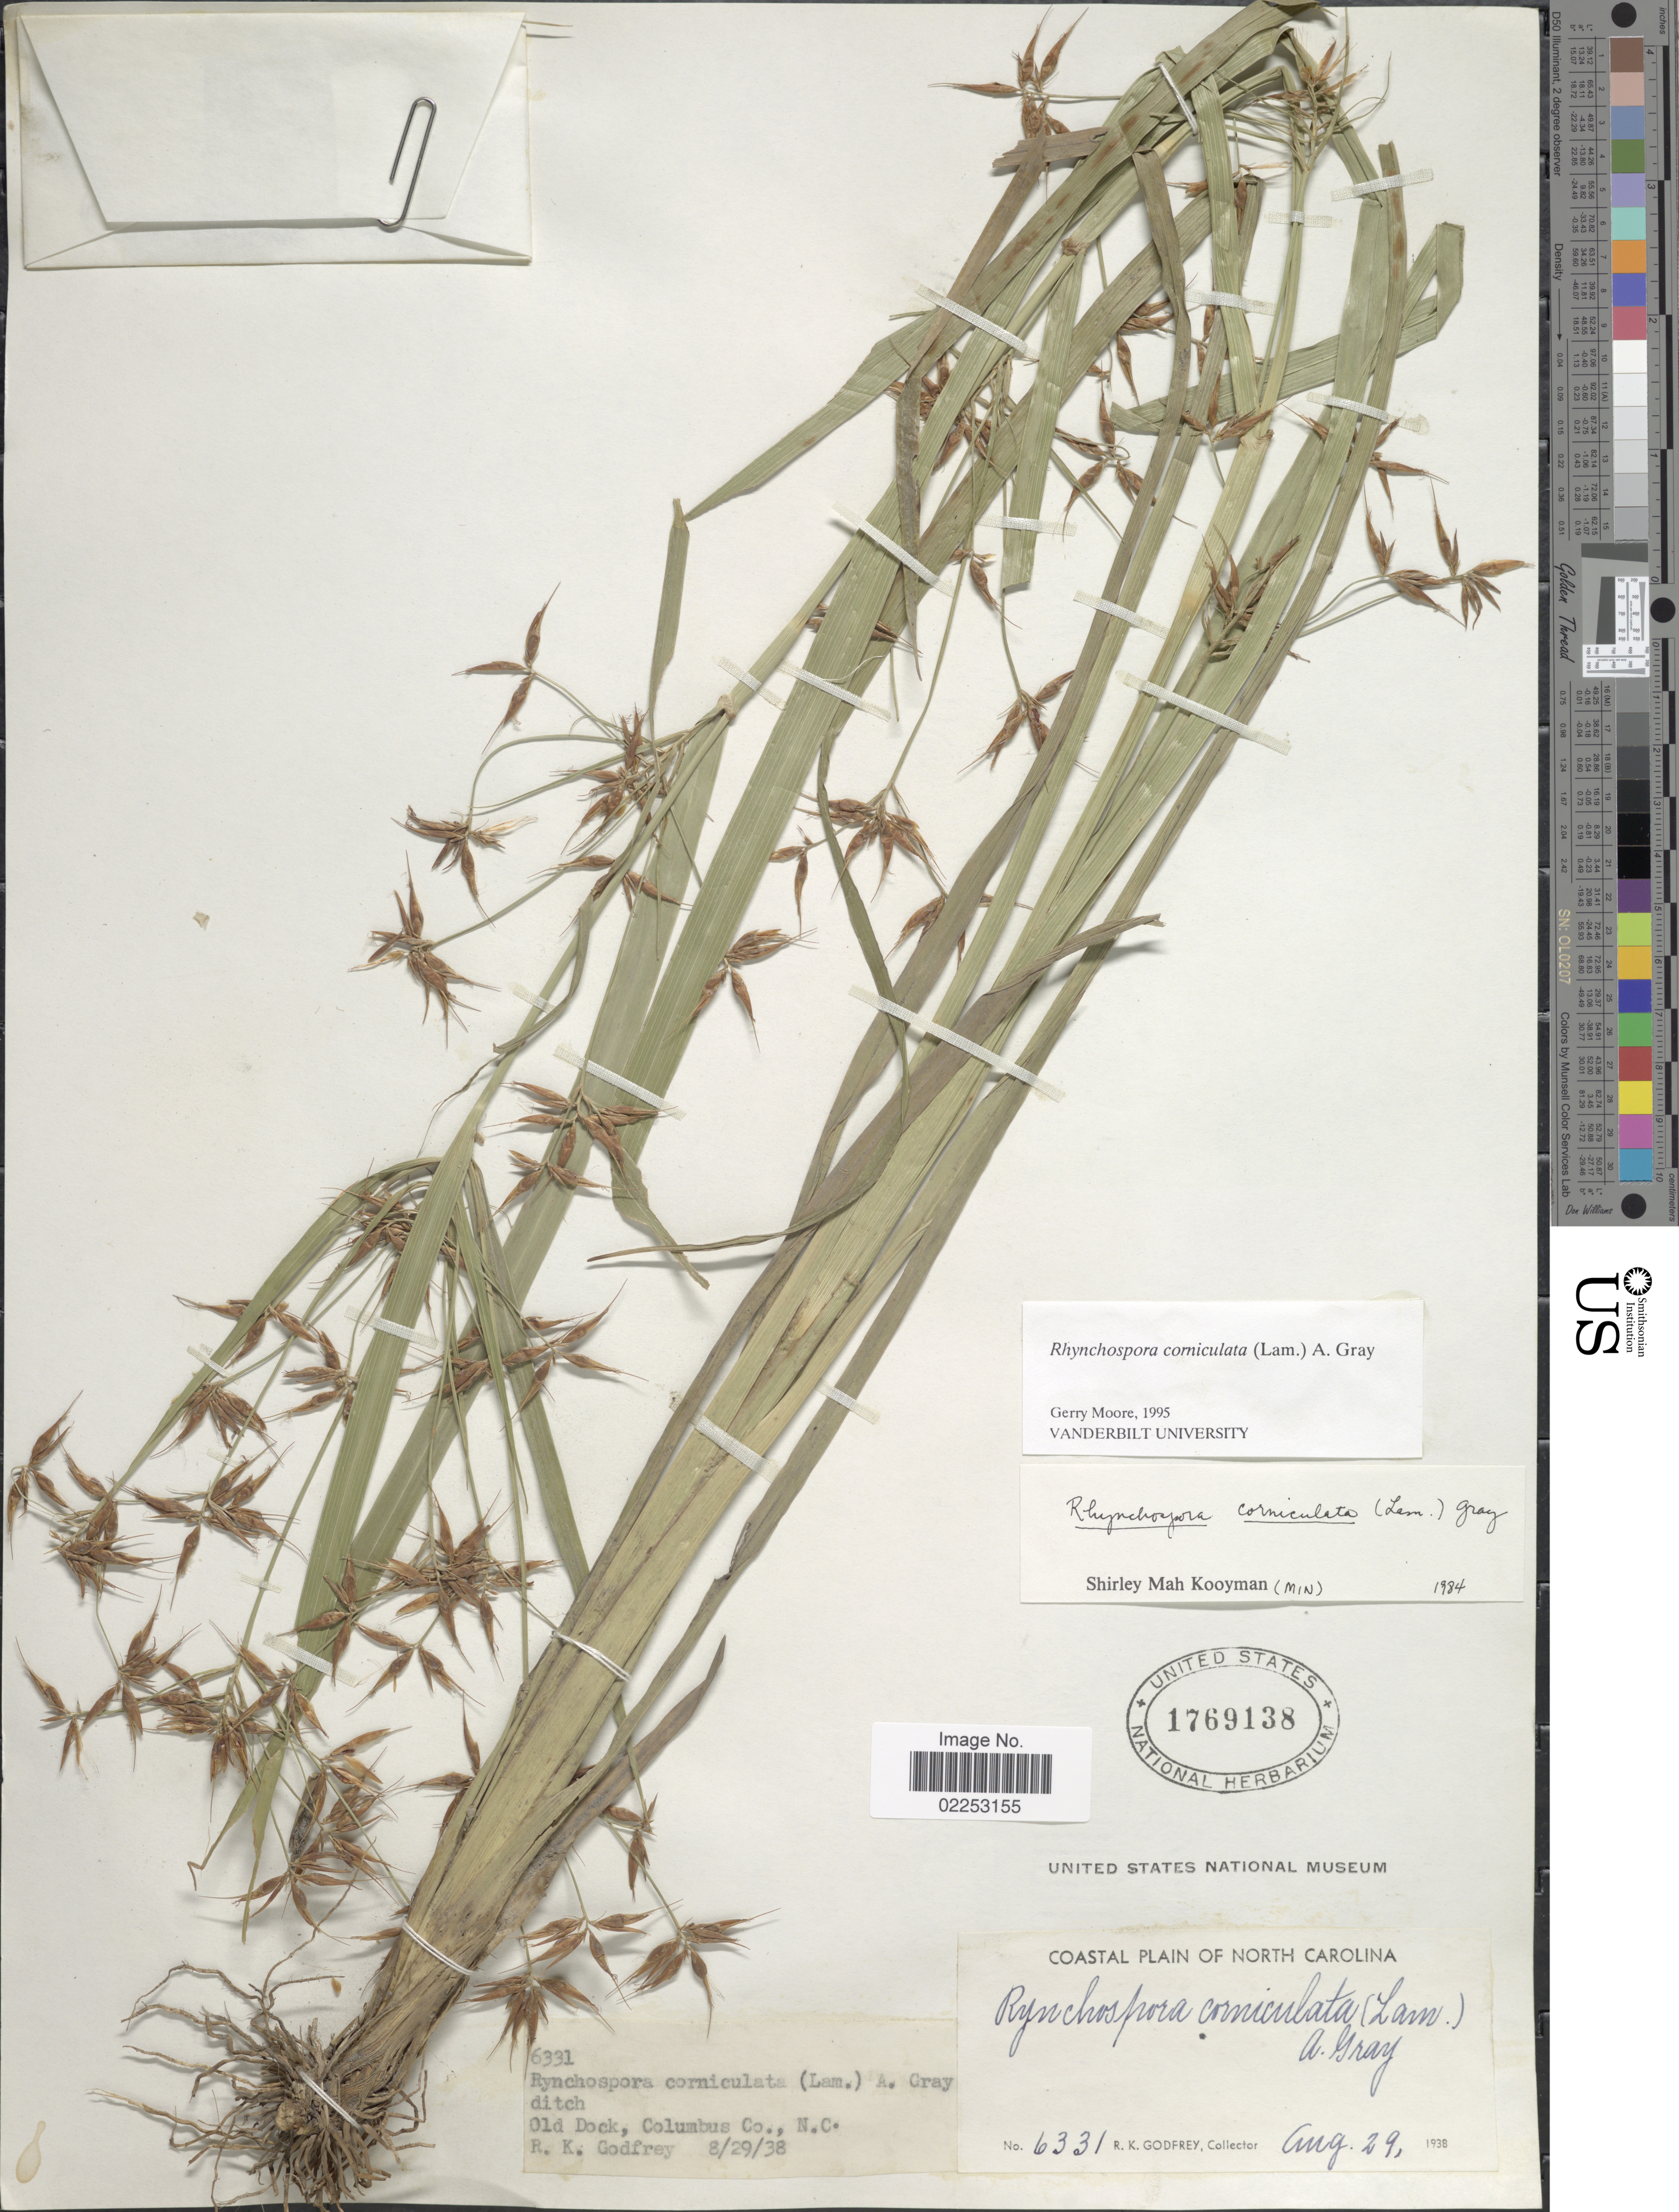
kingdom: Plantae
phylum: Tracheophyta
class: Liliopsida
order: Poales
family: Cyperaceae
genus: Rhynchospora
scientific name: Rhynchospora corniculata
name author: (Lam.) A. Gray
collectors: R. K. Godfrey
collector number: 6331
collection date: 1938-08-29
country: United States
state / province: North Carolina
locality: Old Dock, Columbus Co. Coastal Plain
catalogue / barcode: US 1769138